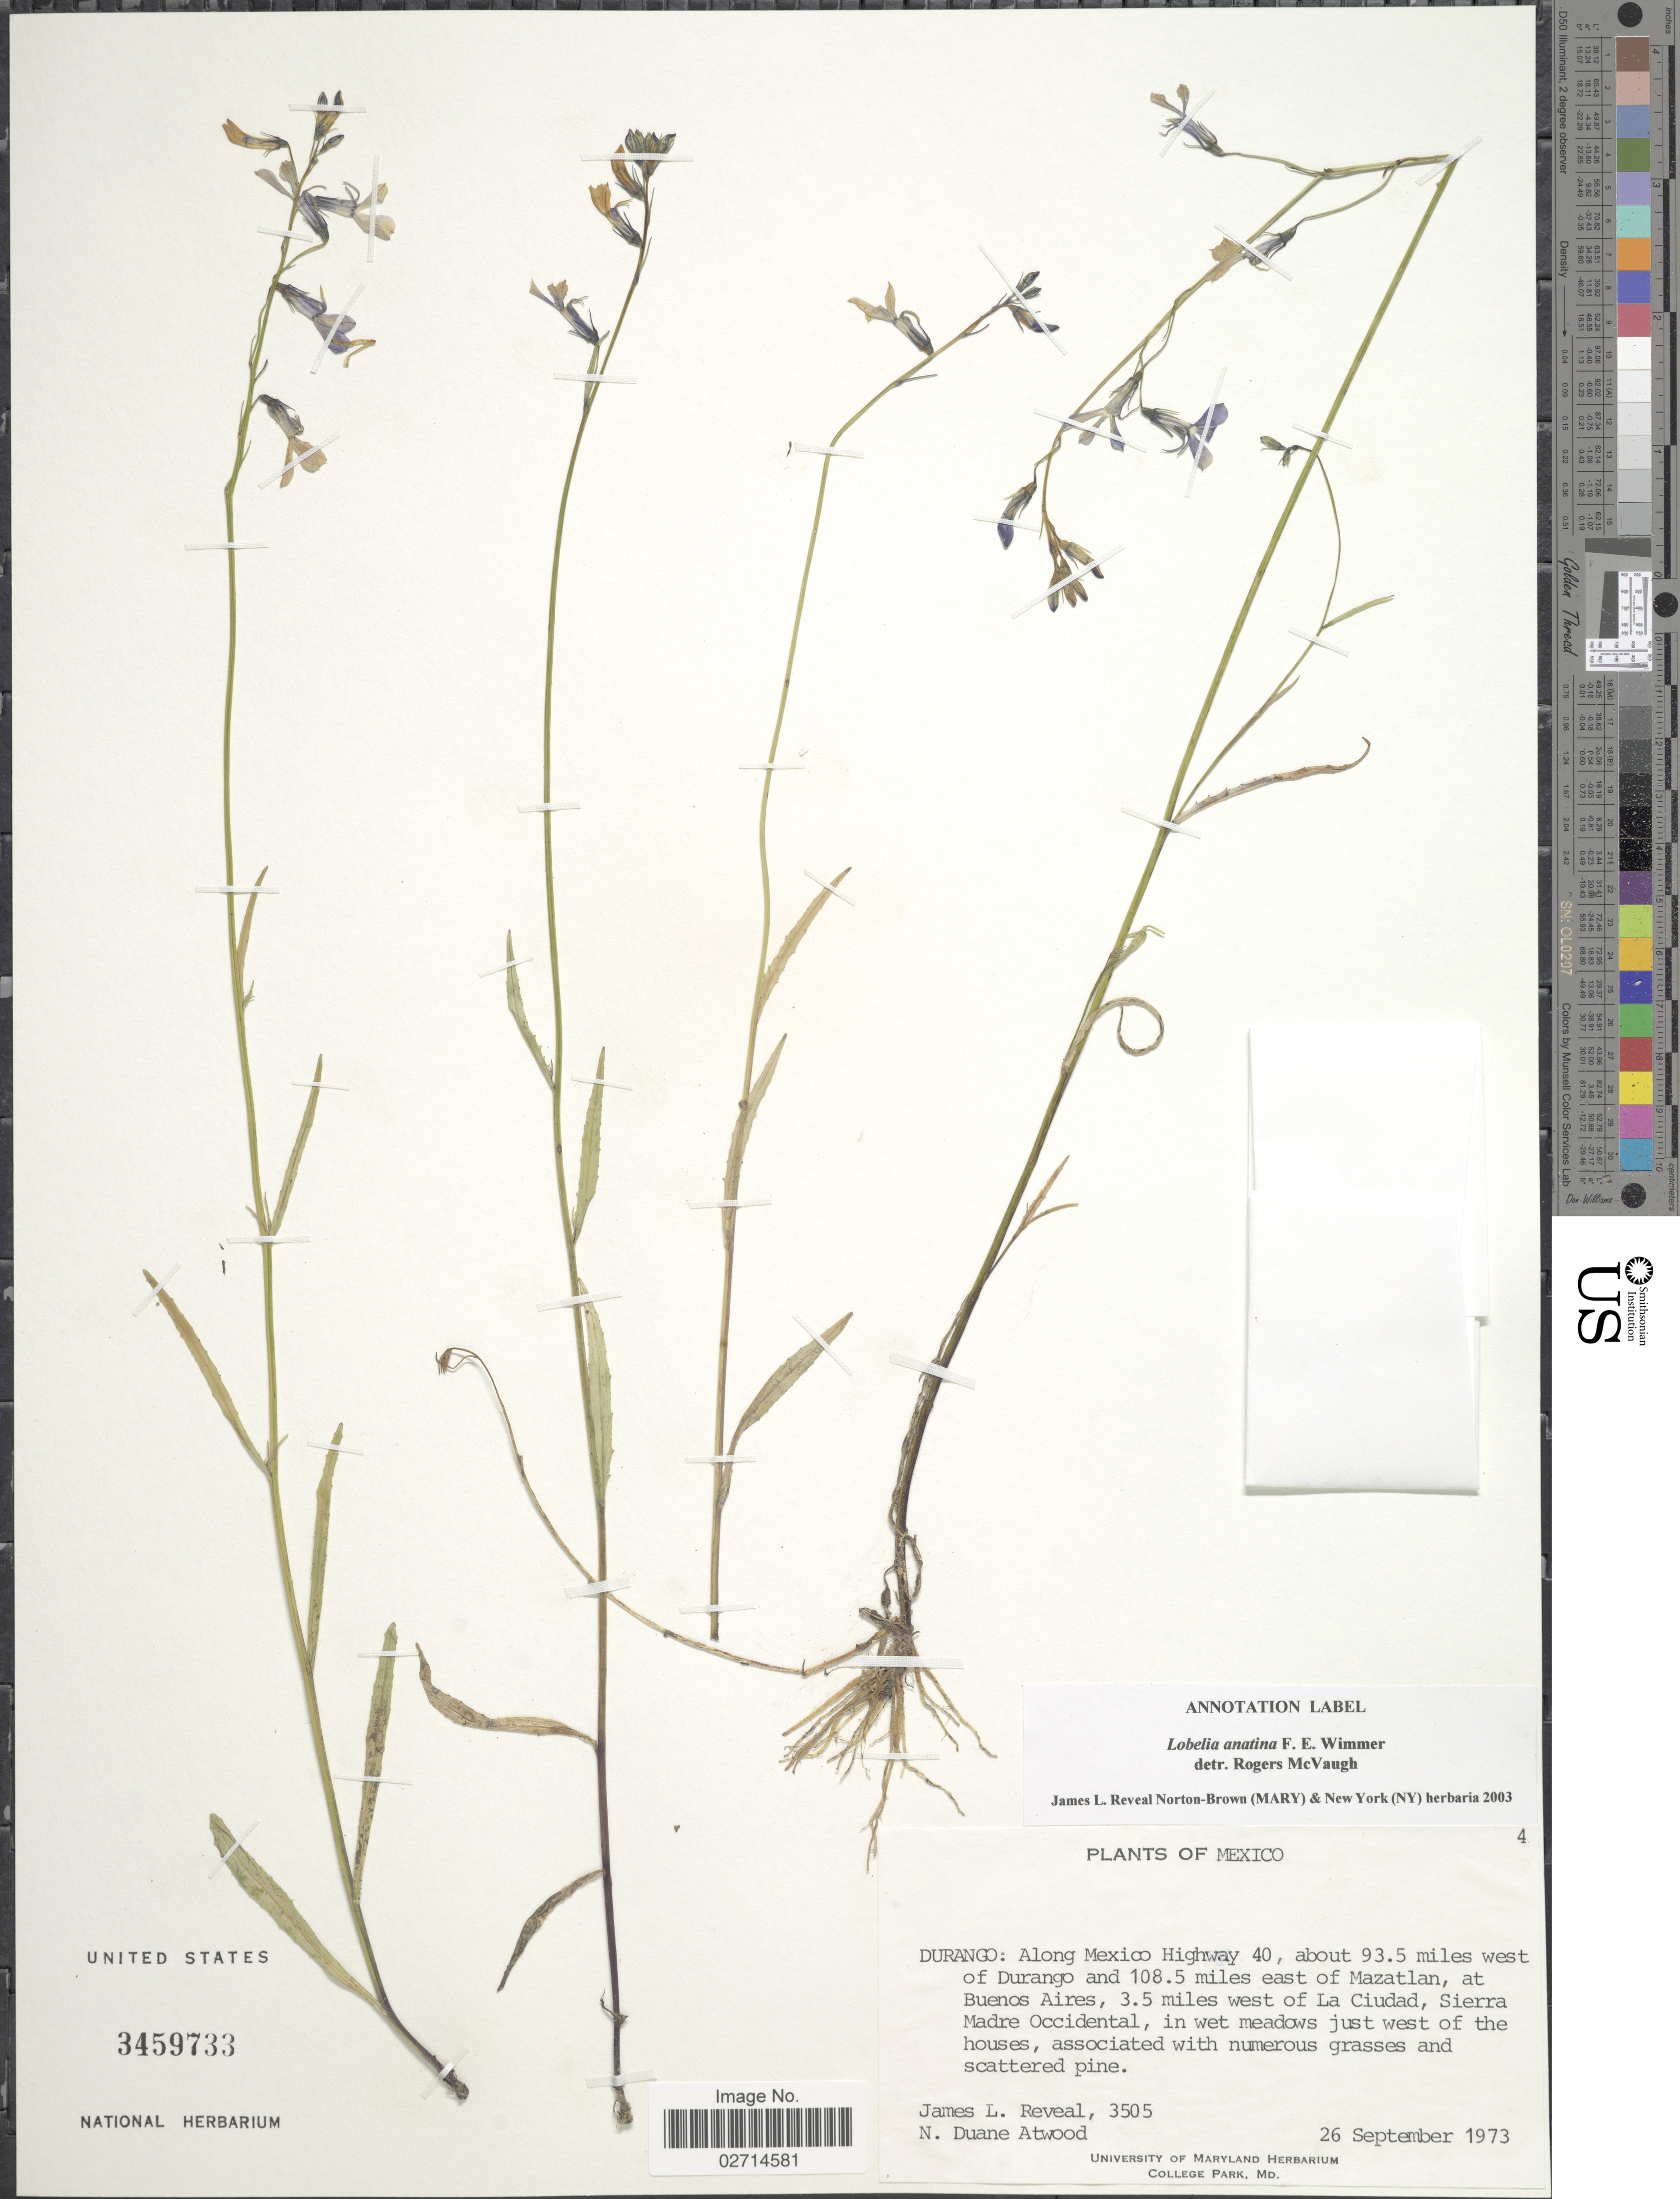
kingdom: Plantae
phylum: Tracheophyta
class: Magnoliopsida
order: Asterales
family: Campanulaceae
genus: Lobelia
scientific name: Lobelia anatina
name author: E. Wimm.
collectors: J. L. Reveal & N. Atwood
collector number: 3505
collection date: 1973-09-26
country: Mexico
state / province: Durango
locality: Along Mexico Highway 40, about 93.5 miles west of Durango and 108.5 miles east of Mazatlan, at Buenos Aires, 3.5 miles west of La Ciudad, Sierra Madre Occidental, in wet meadows just west of the houses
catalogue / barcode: US 3459733